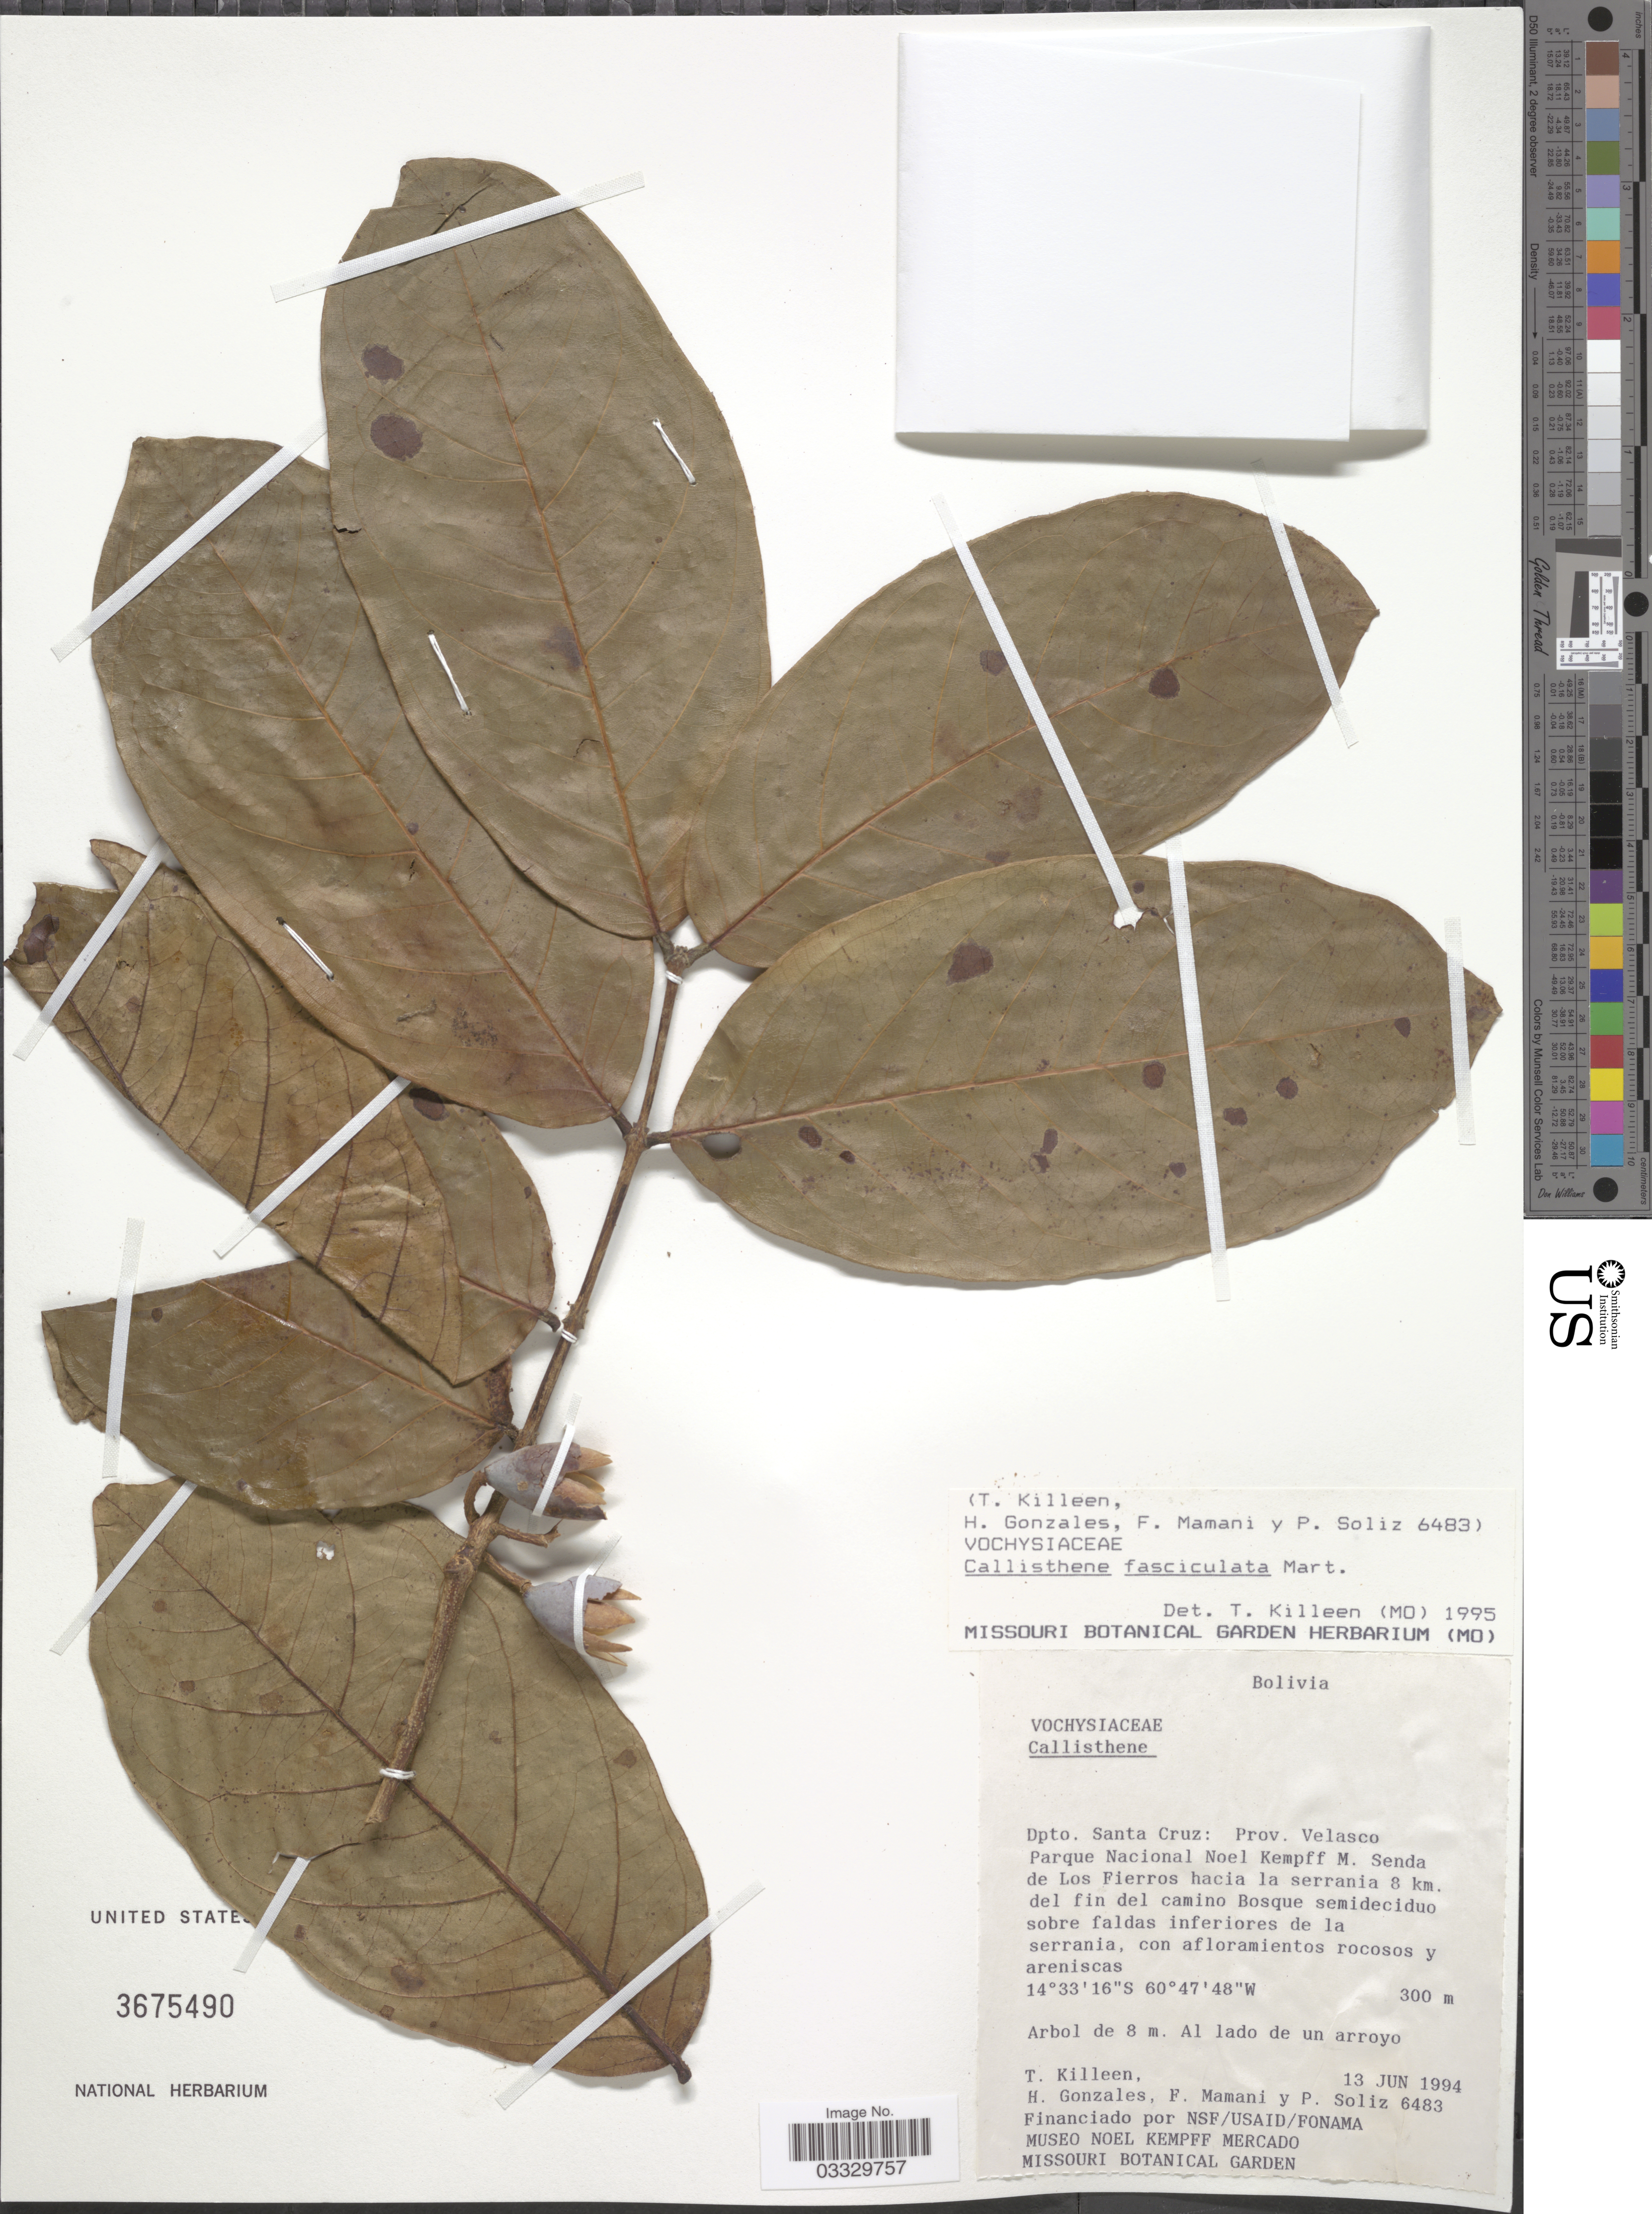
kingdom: Plantae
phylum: Tracheophyta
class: Magnoliopsida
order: Myrtales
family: Vochysiaceae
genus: Callisthene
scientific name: Callisthene fasciculata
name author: Mart.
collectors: T. J. Killeen, H. Gonzales, F. Mamani & P. Soliz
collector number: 6483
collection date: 1994-06-13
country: Bolivia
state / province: Santa Cruz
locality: Dpto. Santa Cruz: Prov. Velasco. Parque Nacional Noel Kempff M. Senda de Los Fierros hacia la serrania 8 km. del fin del camino.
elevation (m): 300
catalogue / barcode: US 3675490